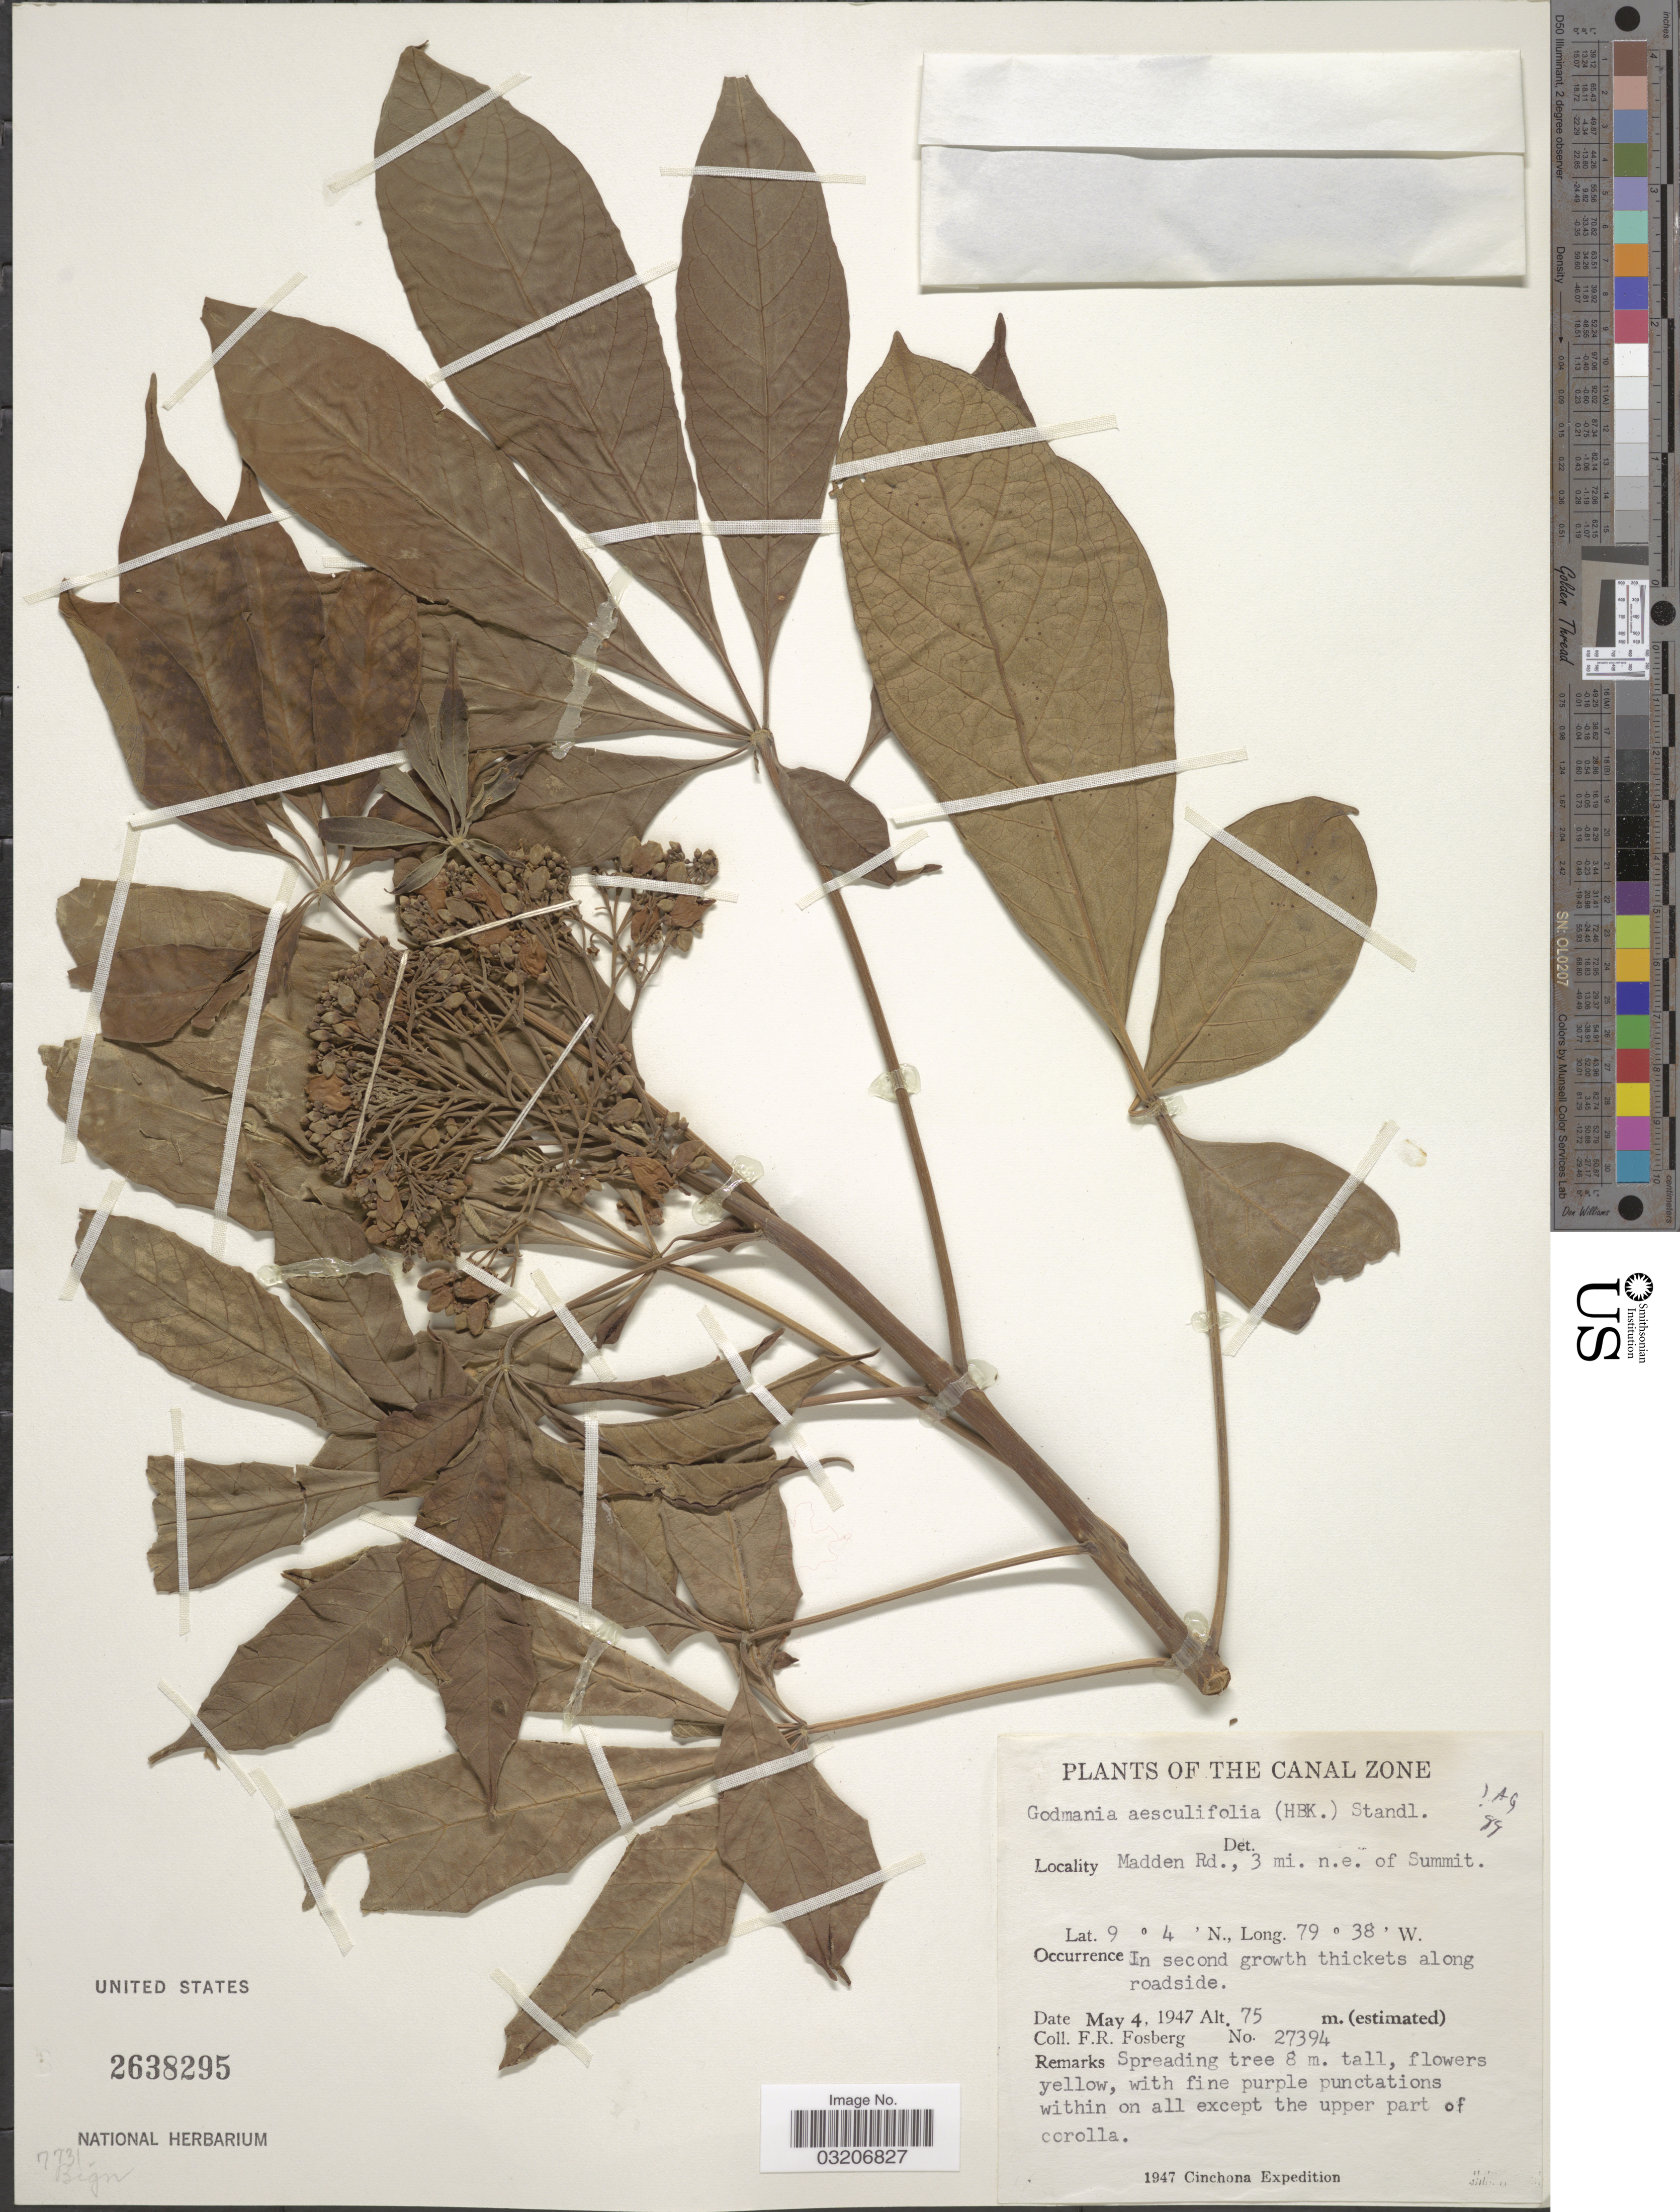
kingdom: Plantae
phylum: Tracheophyta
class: Magnoliopsida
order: Lamiales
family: Bignoniaceae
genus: Godmania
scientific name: Godmania aesculifolia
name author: Standl.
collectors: F. R. Fosberg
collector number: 27394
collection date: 1947-05-04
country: Panama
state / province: Colón / Panamá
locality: The Canal Zone. Madden Rd., 3 mi. n.e. of Summit.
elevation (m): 75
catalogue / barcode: US 2638295